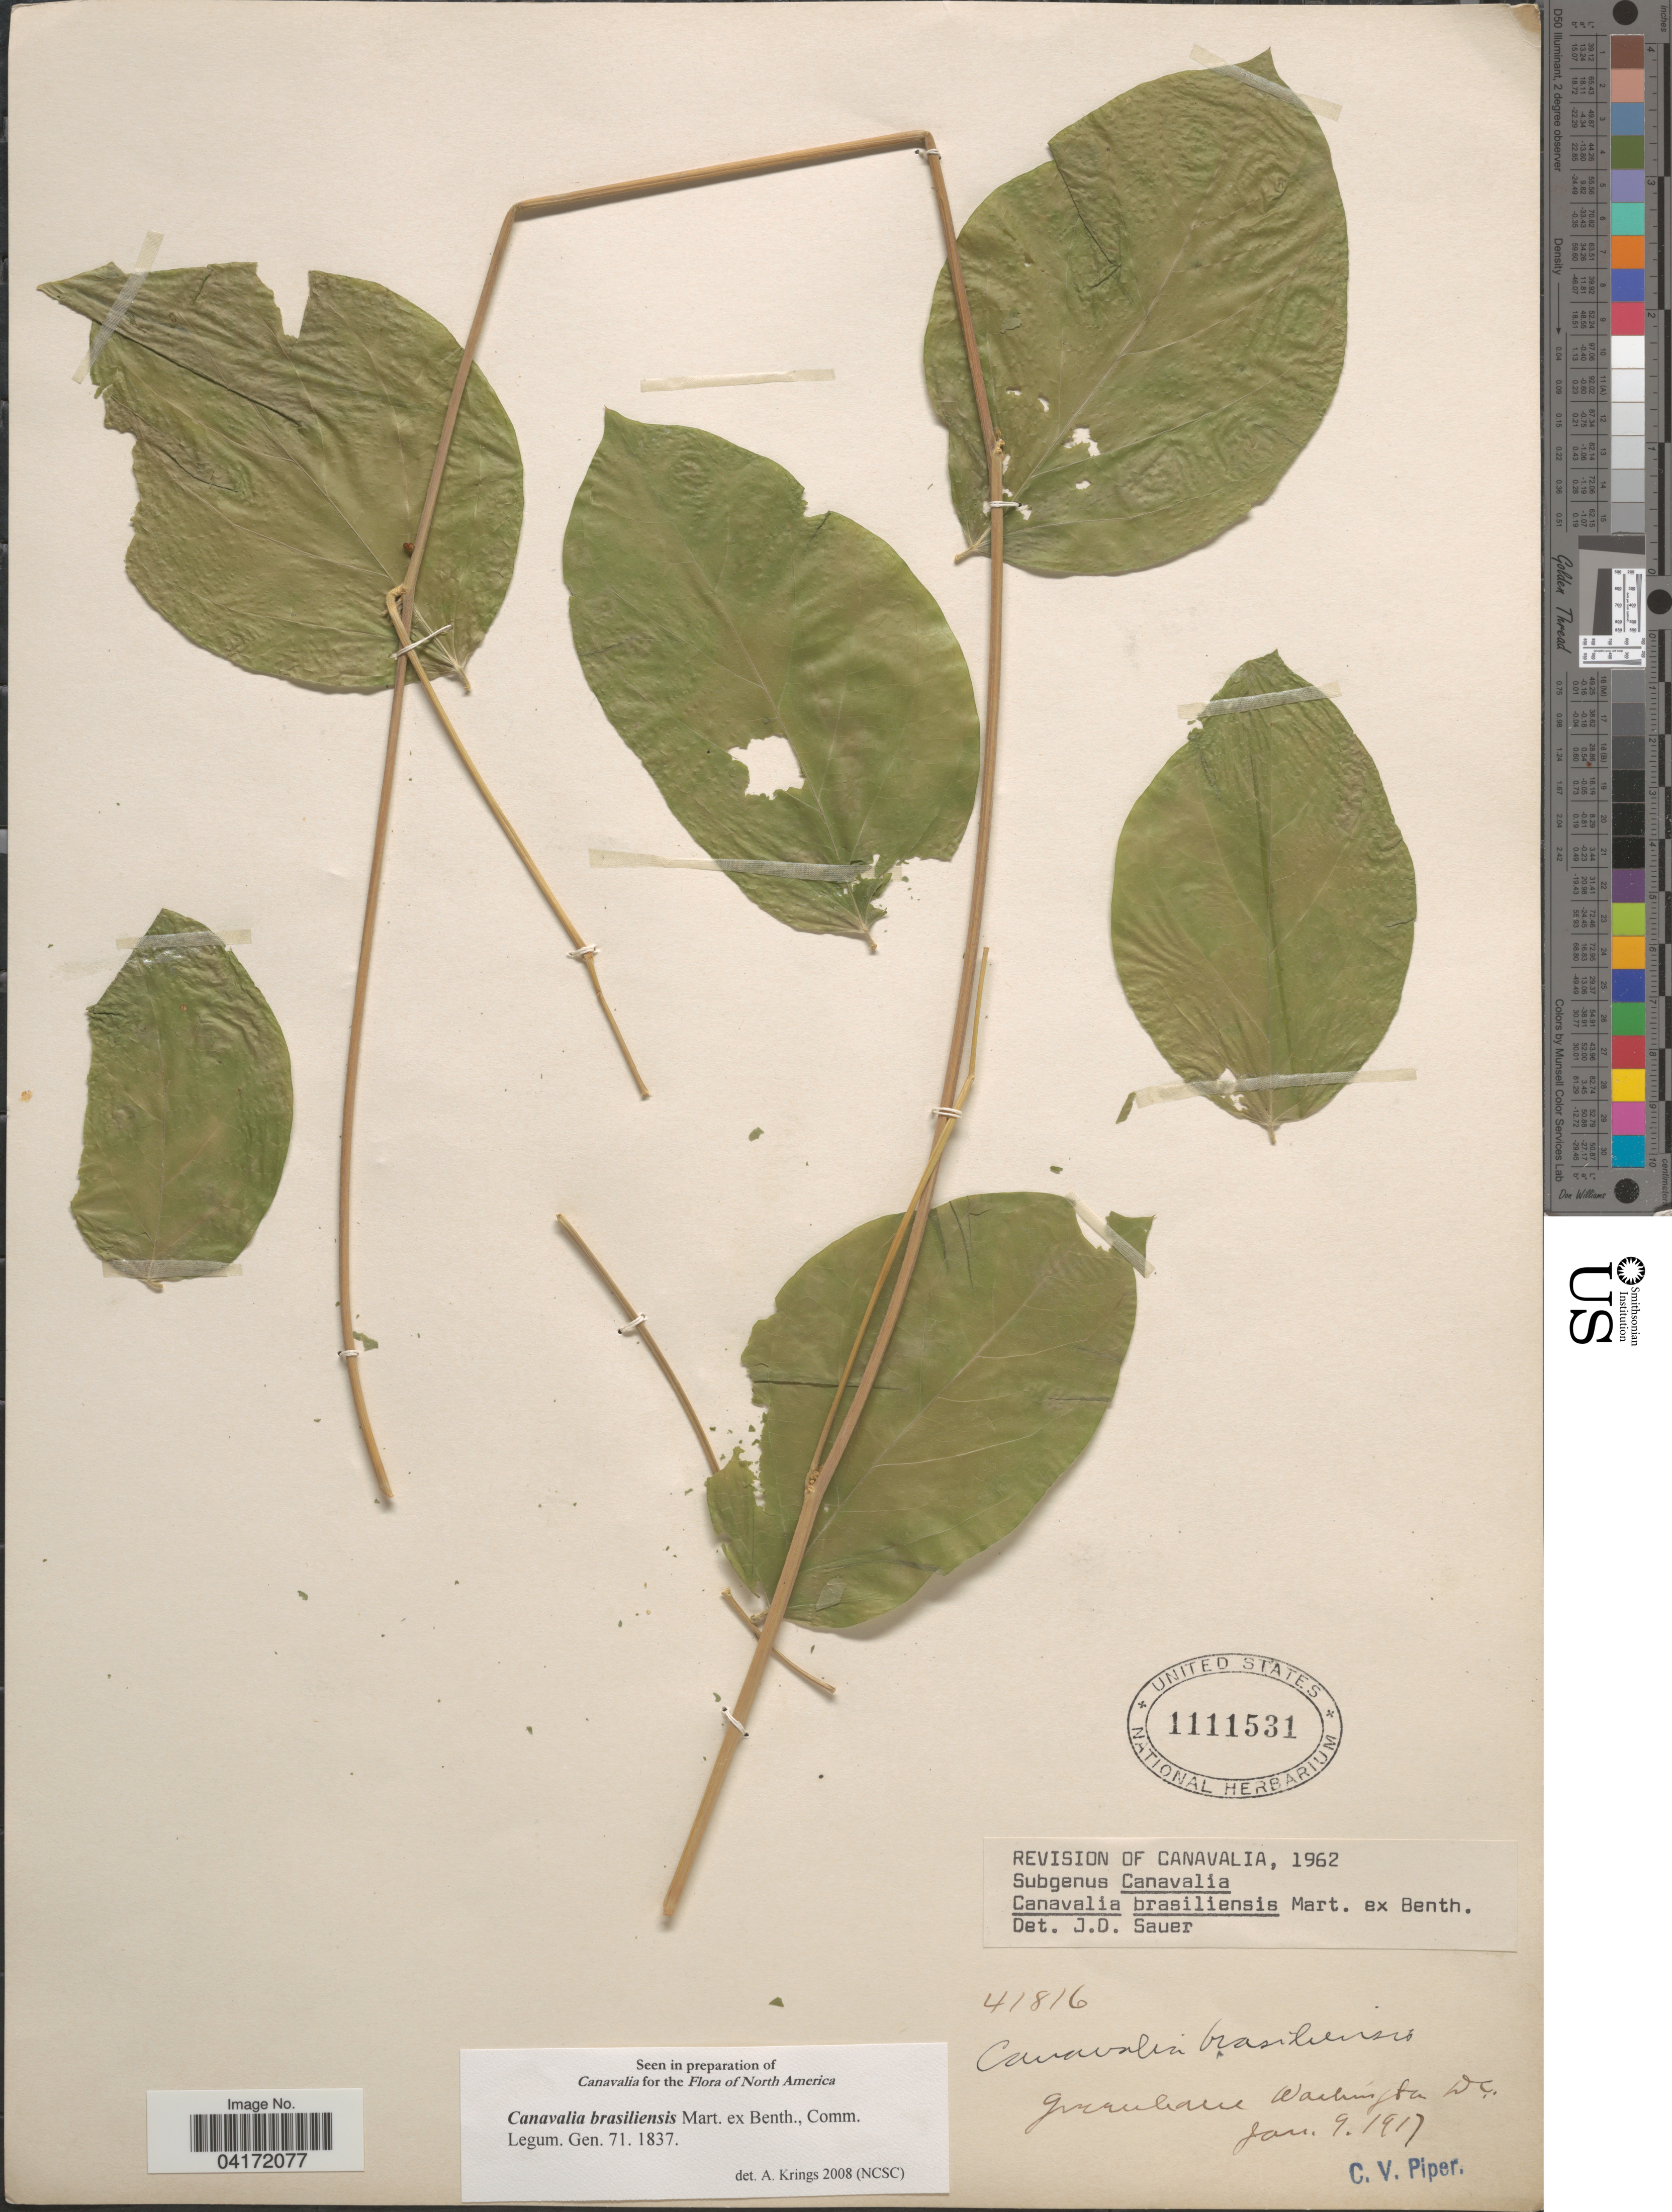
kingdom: Plantae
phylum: Tracheophyta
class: Magnoliopsida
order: Fabales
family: Fabaceae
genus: Canavalia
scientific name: Canavalia brasiliensis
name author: Mart. ex Benth.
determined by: Krings, A.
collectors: C. V. Piper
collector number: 41816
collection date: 1917-01-09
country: United States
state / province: District of Columbia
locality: Greenhouse Washington.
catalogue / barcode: US 1111531